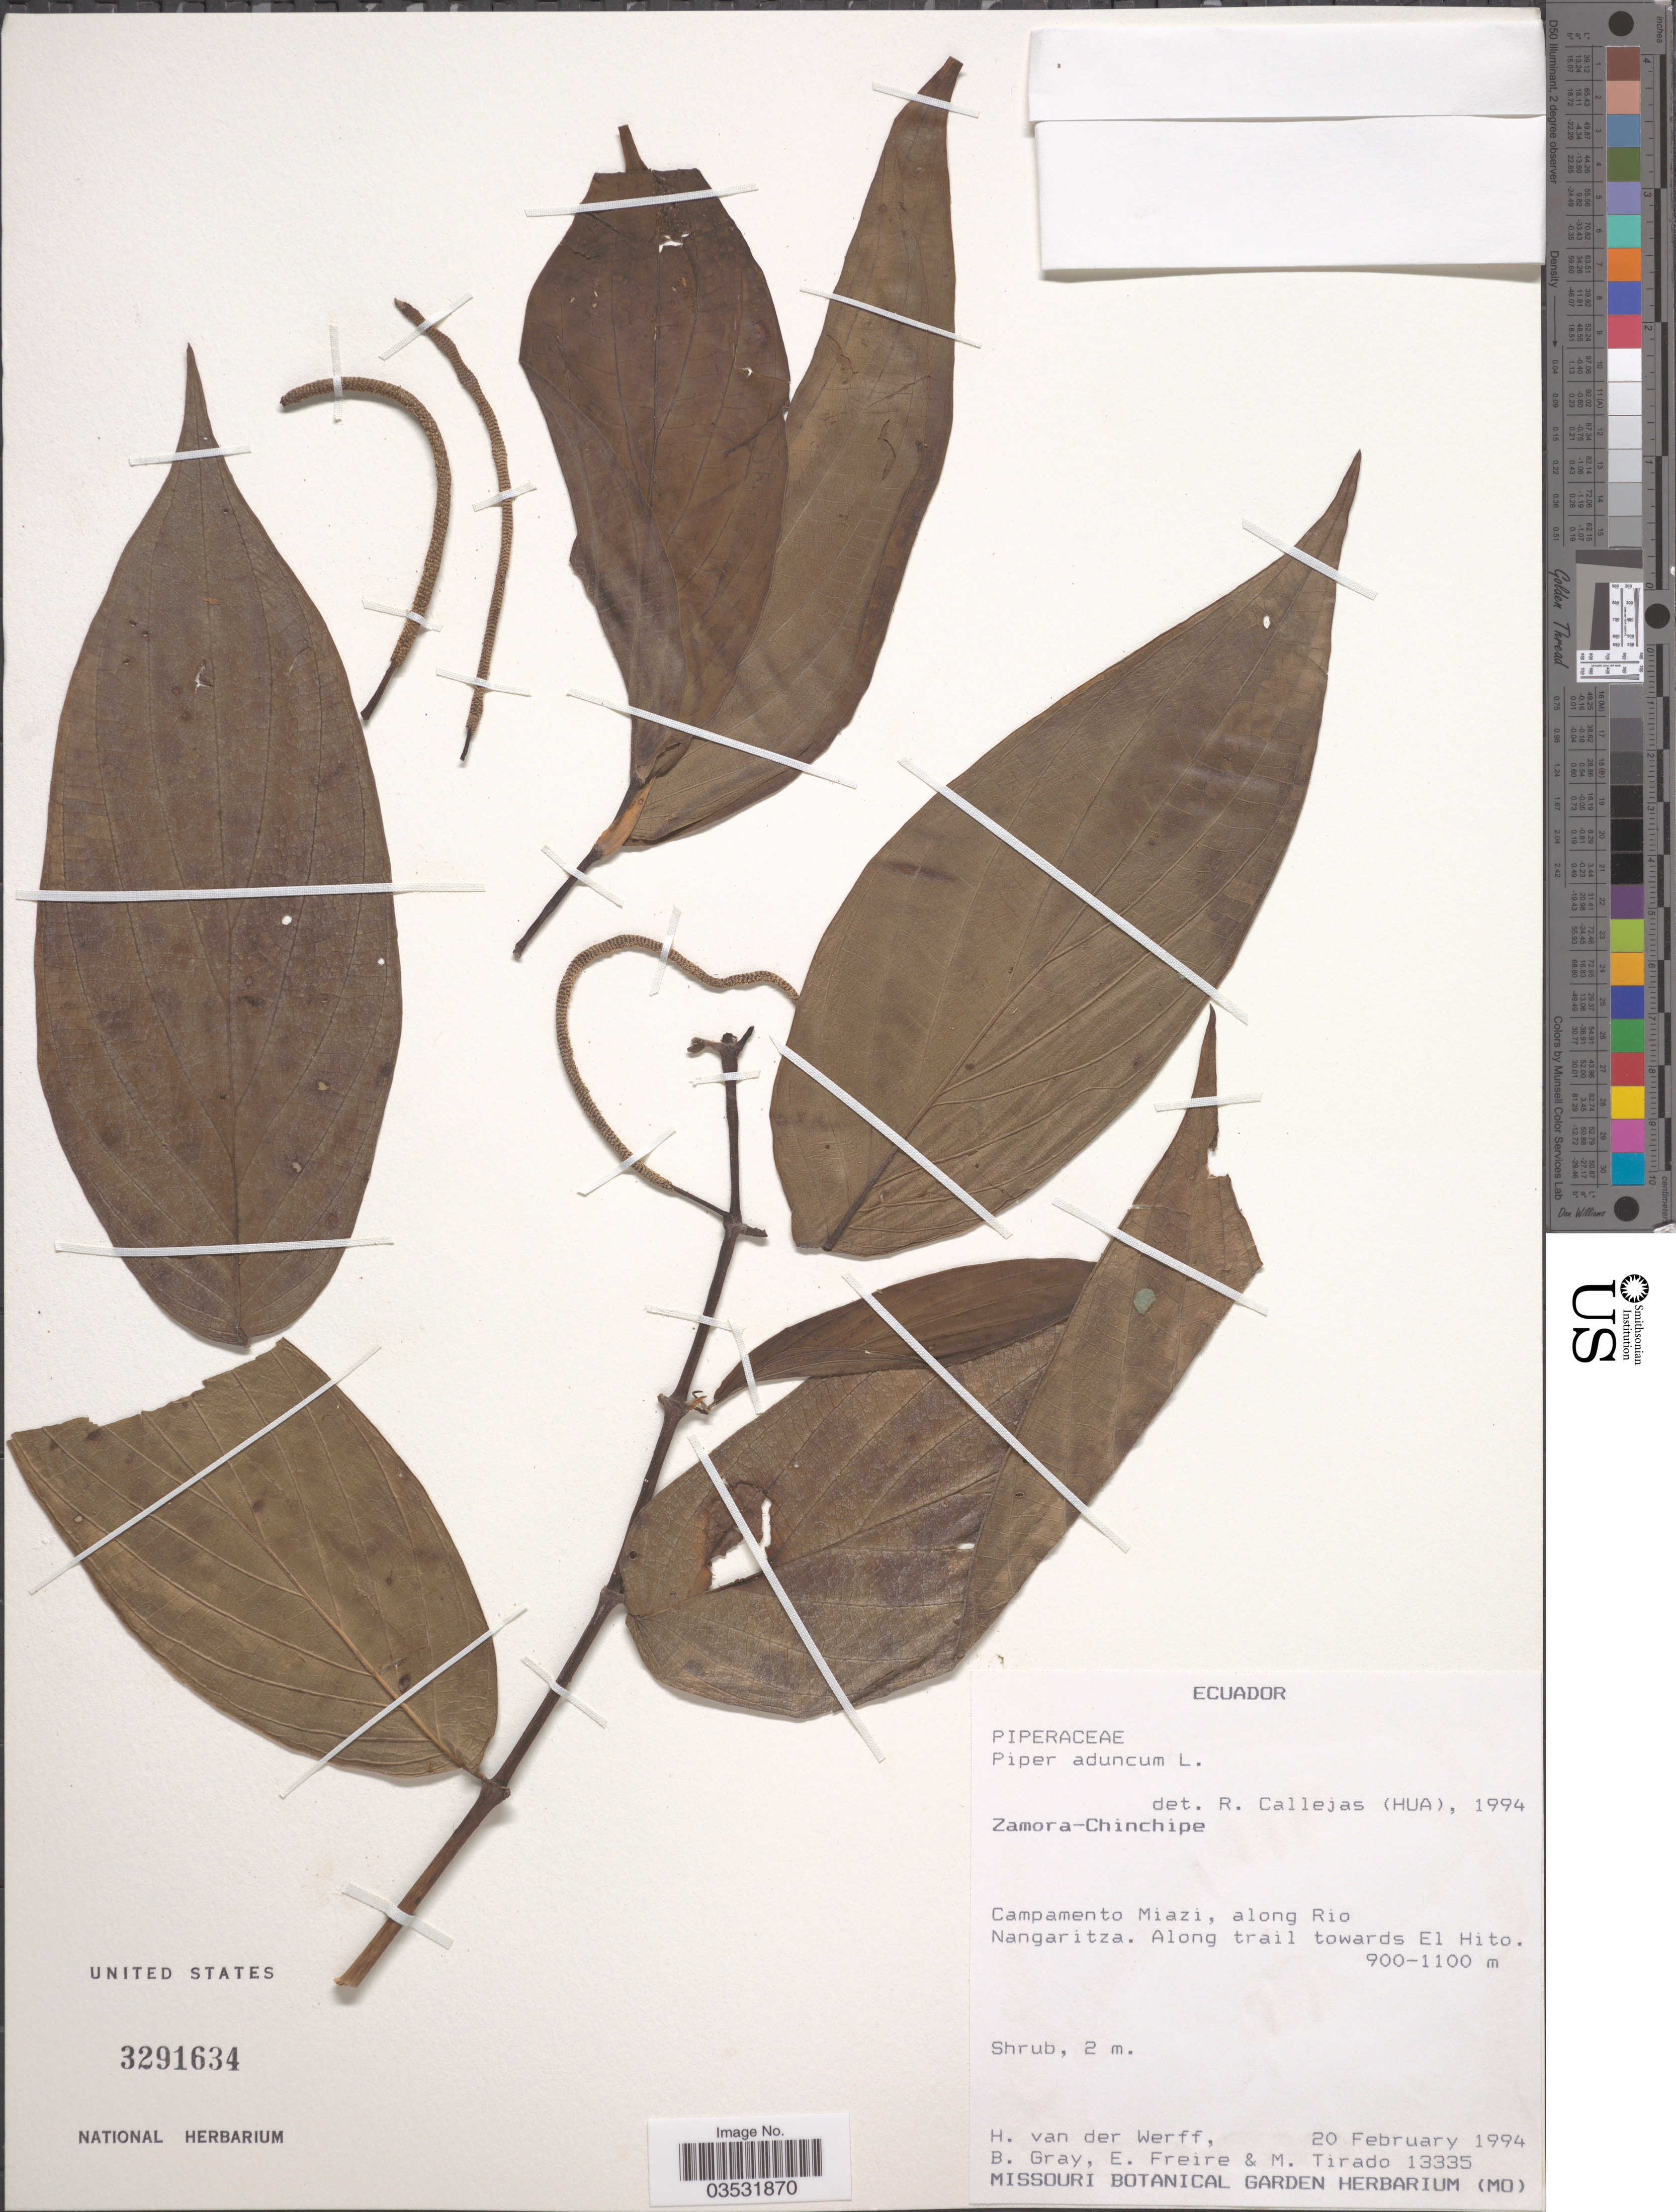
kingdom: Plantae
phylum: Tracheophyta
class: Magnoliopsida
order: Piperales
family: Piperaceae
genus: Piper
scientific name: Piper aduncum var. aduncum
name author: L.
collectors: H. van der Werff, B. Gray, E. Freire & M. Tirado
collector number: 13335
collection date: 1994-02-20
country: Ecuador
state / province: Zamora-Chinchipe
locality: Campamento Miazi, along Rio Nangaritza. Along trail towards El Hito.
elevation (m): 900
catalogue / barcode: US 3291634